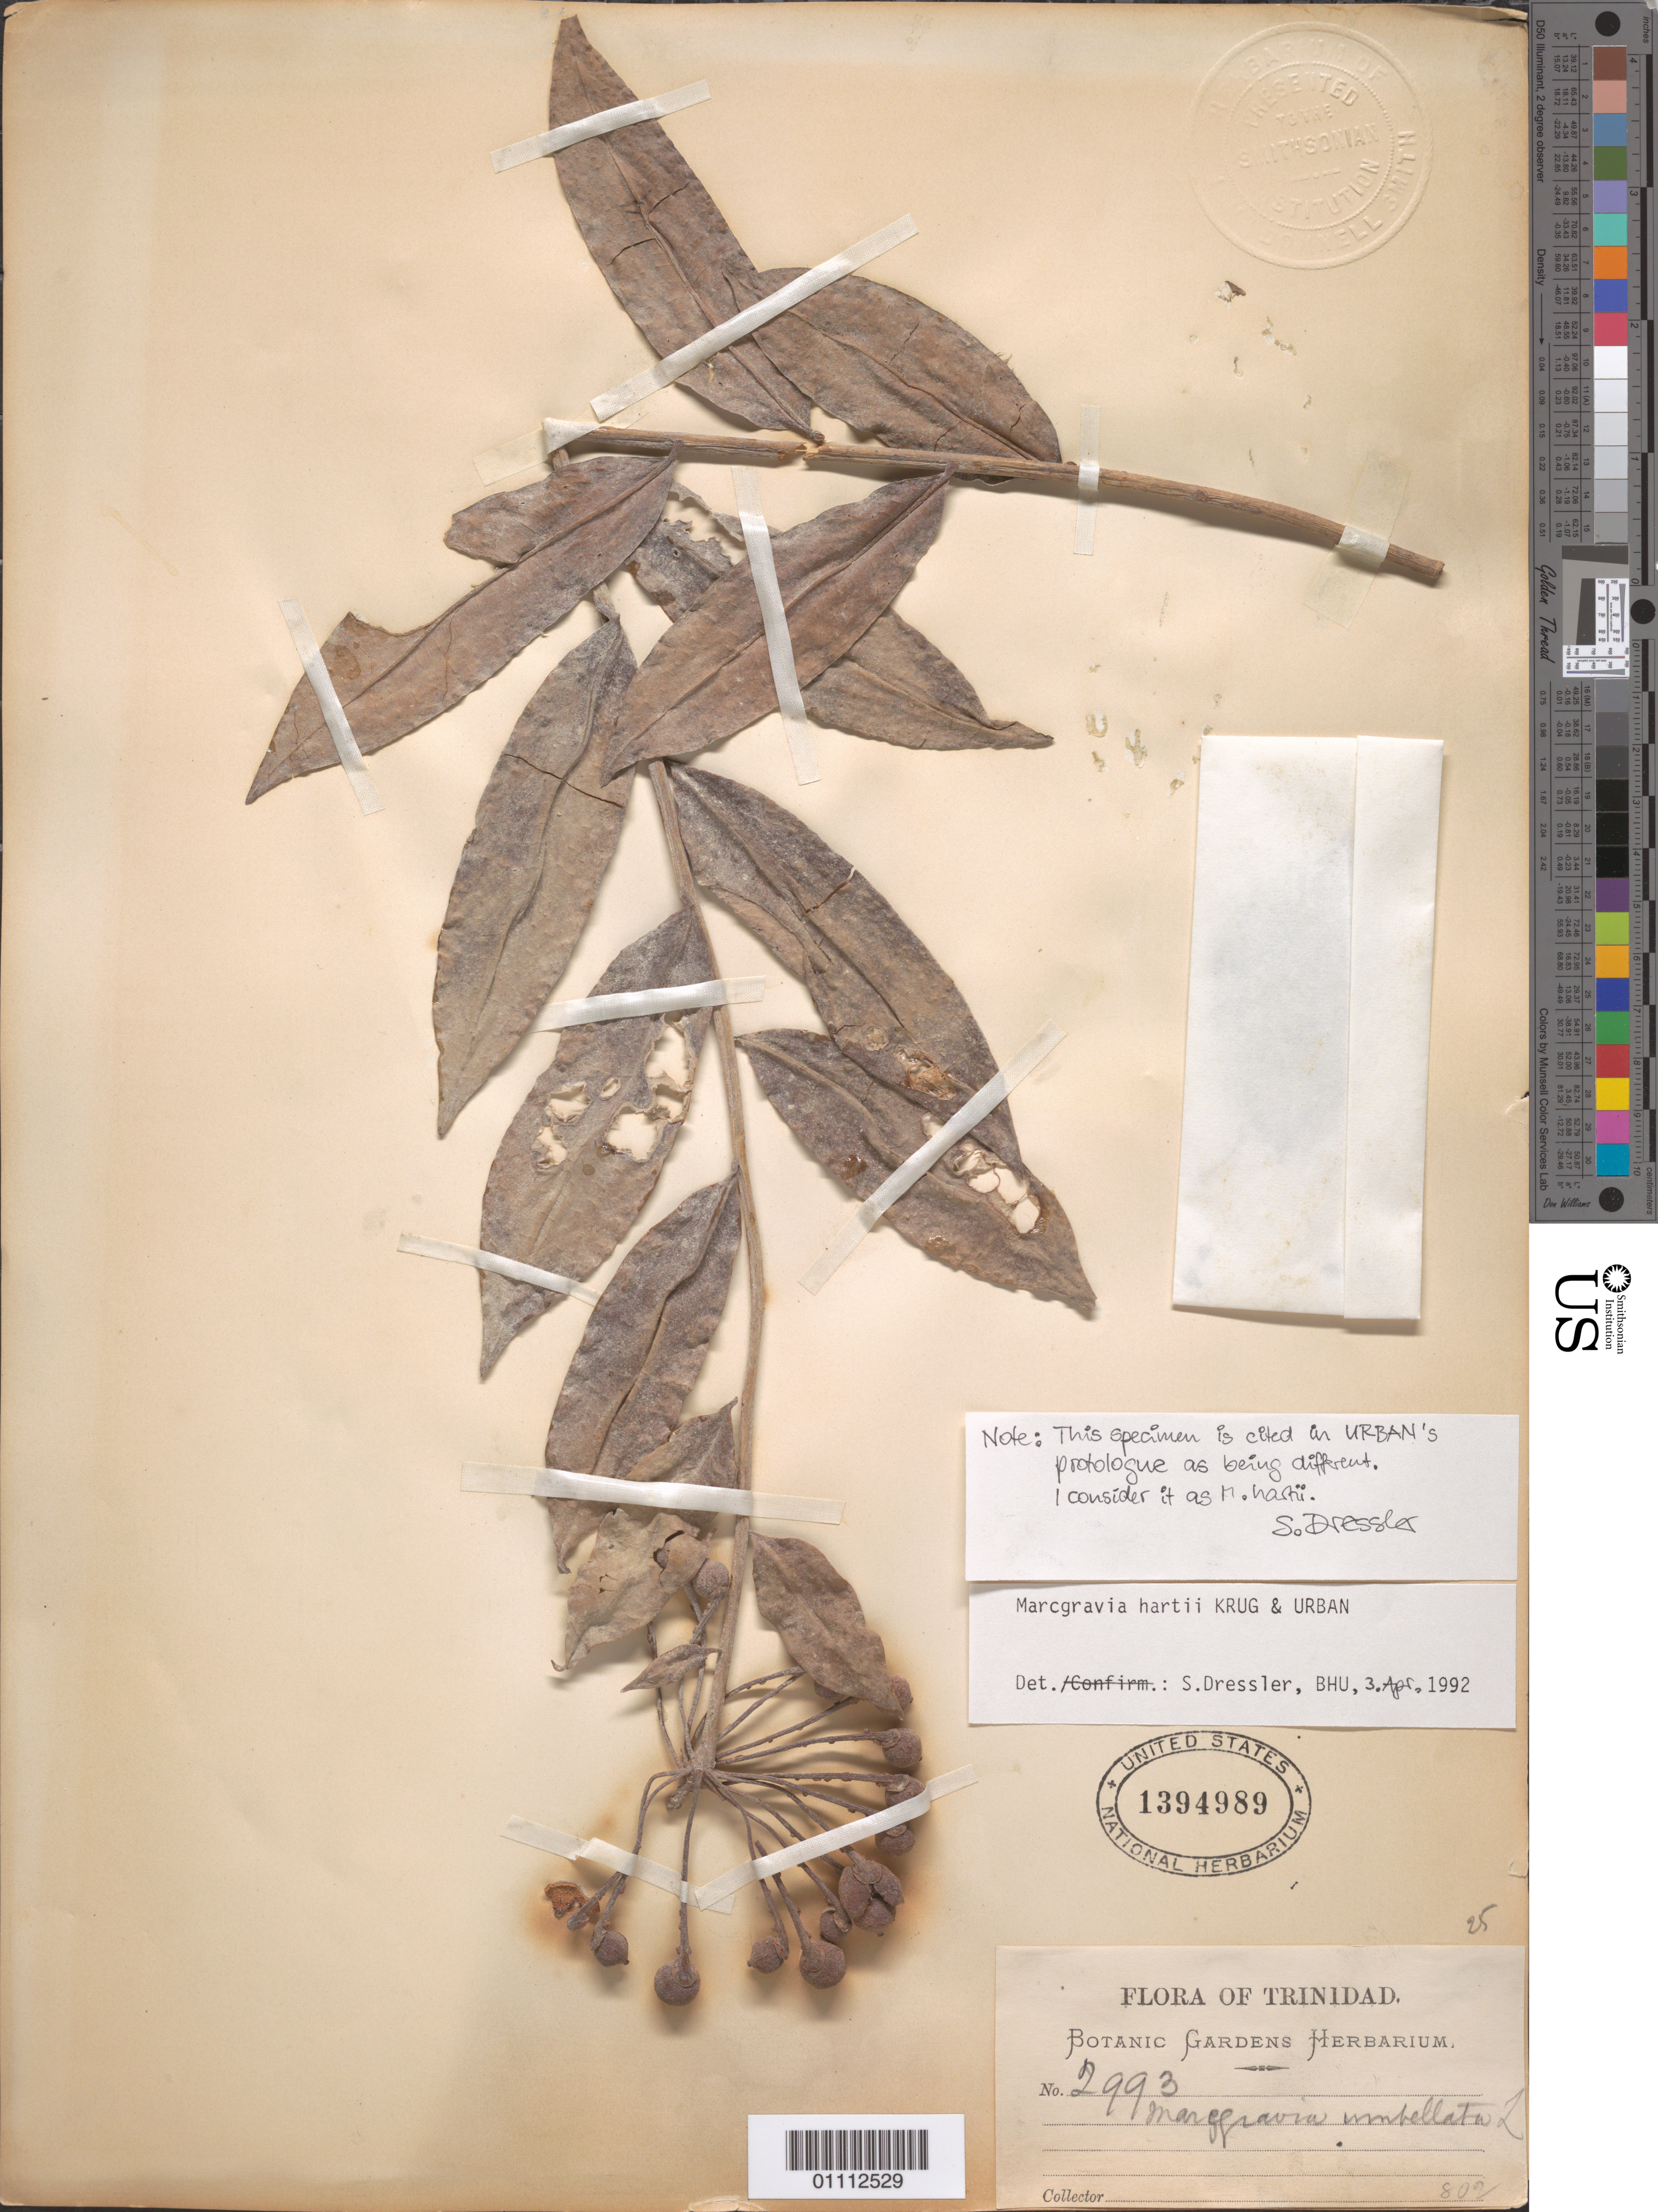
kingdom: Plantae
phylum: Tracheophyta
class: Magnoliopsida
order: Ericales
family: Marcgraviaceae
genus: Marcgravia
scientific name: Marcgravia elegans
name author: Krug & Urb.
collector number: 2993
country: Trinidad and Tobago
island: Trinidad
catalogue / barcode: US 1394989